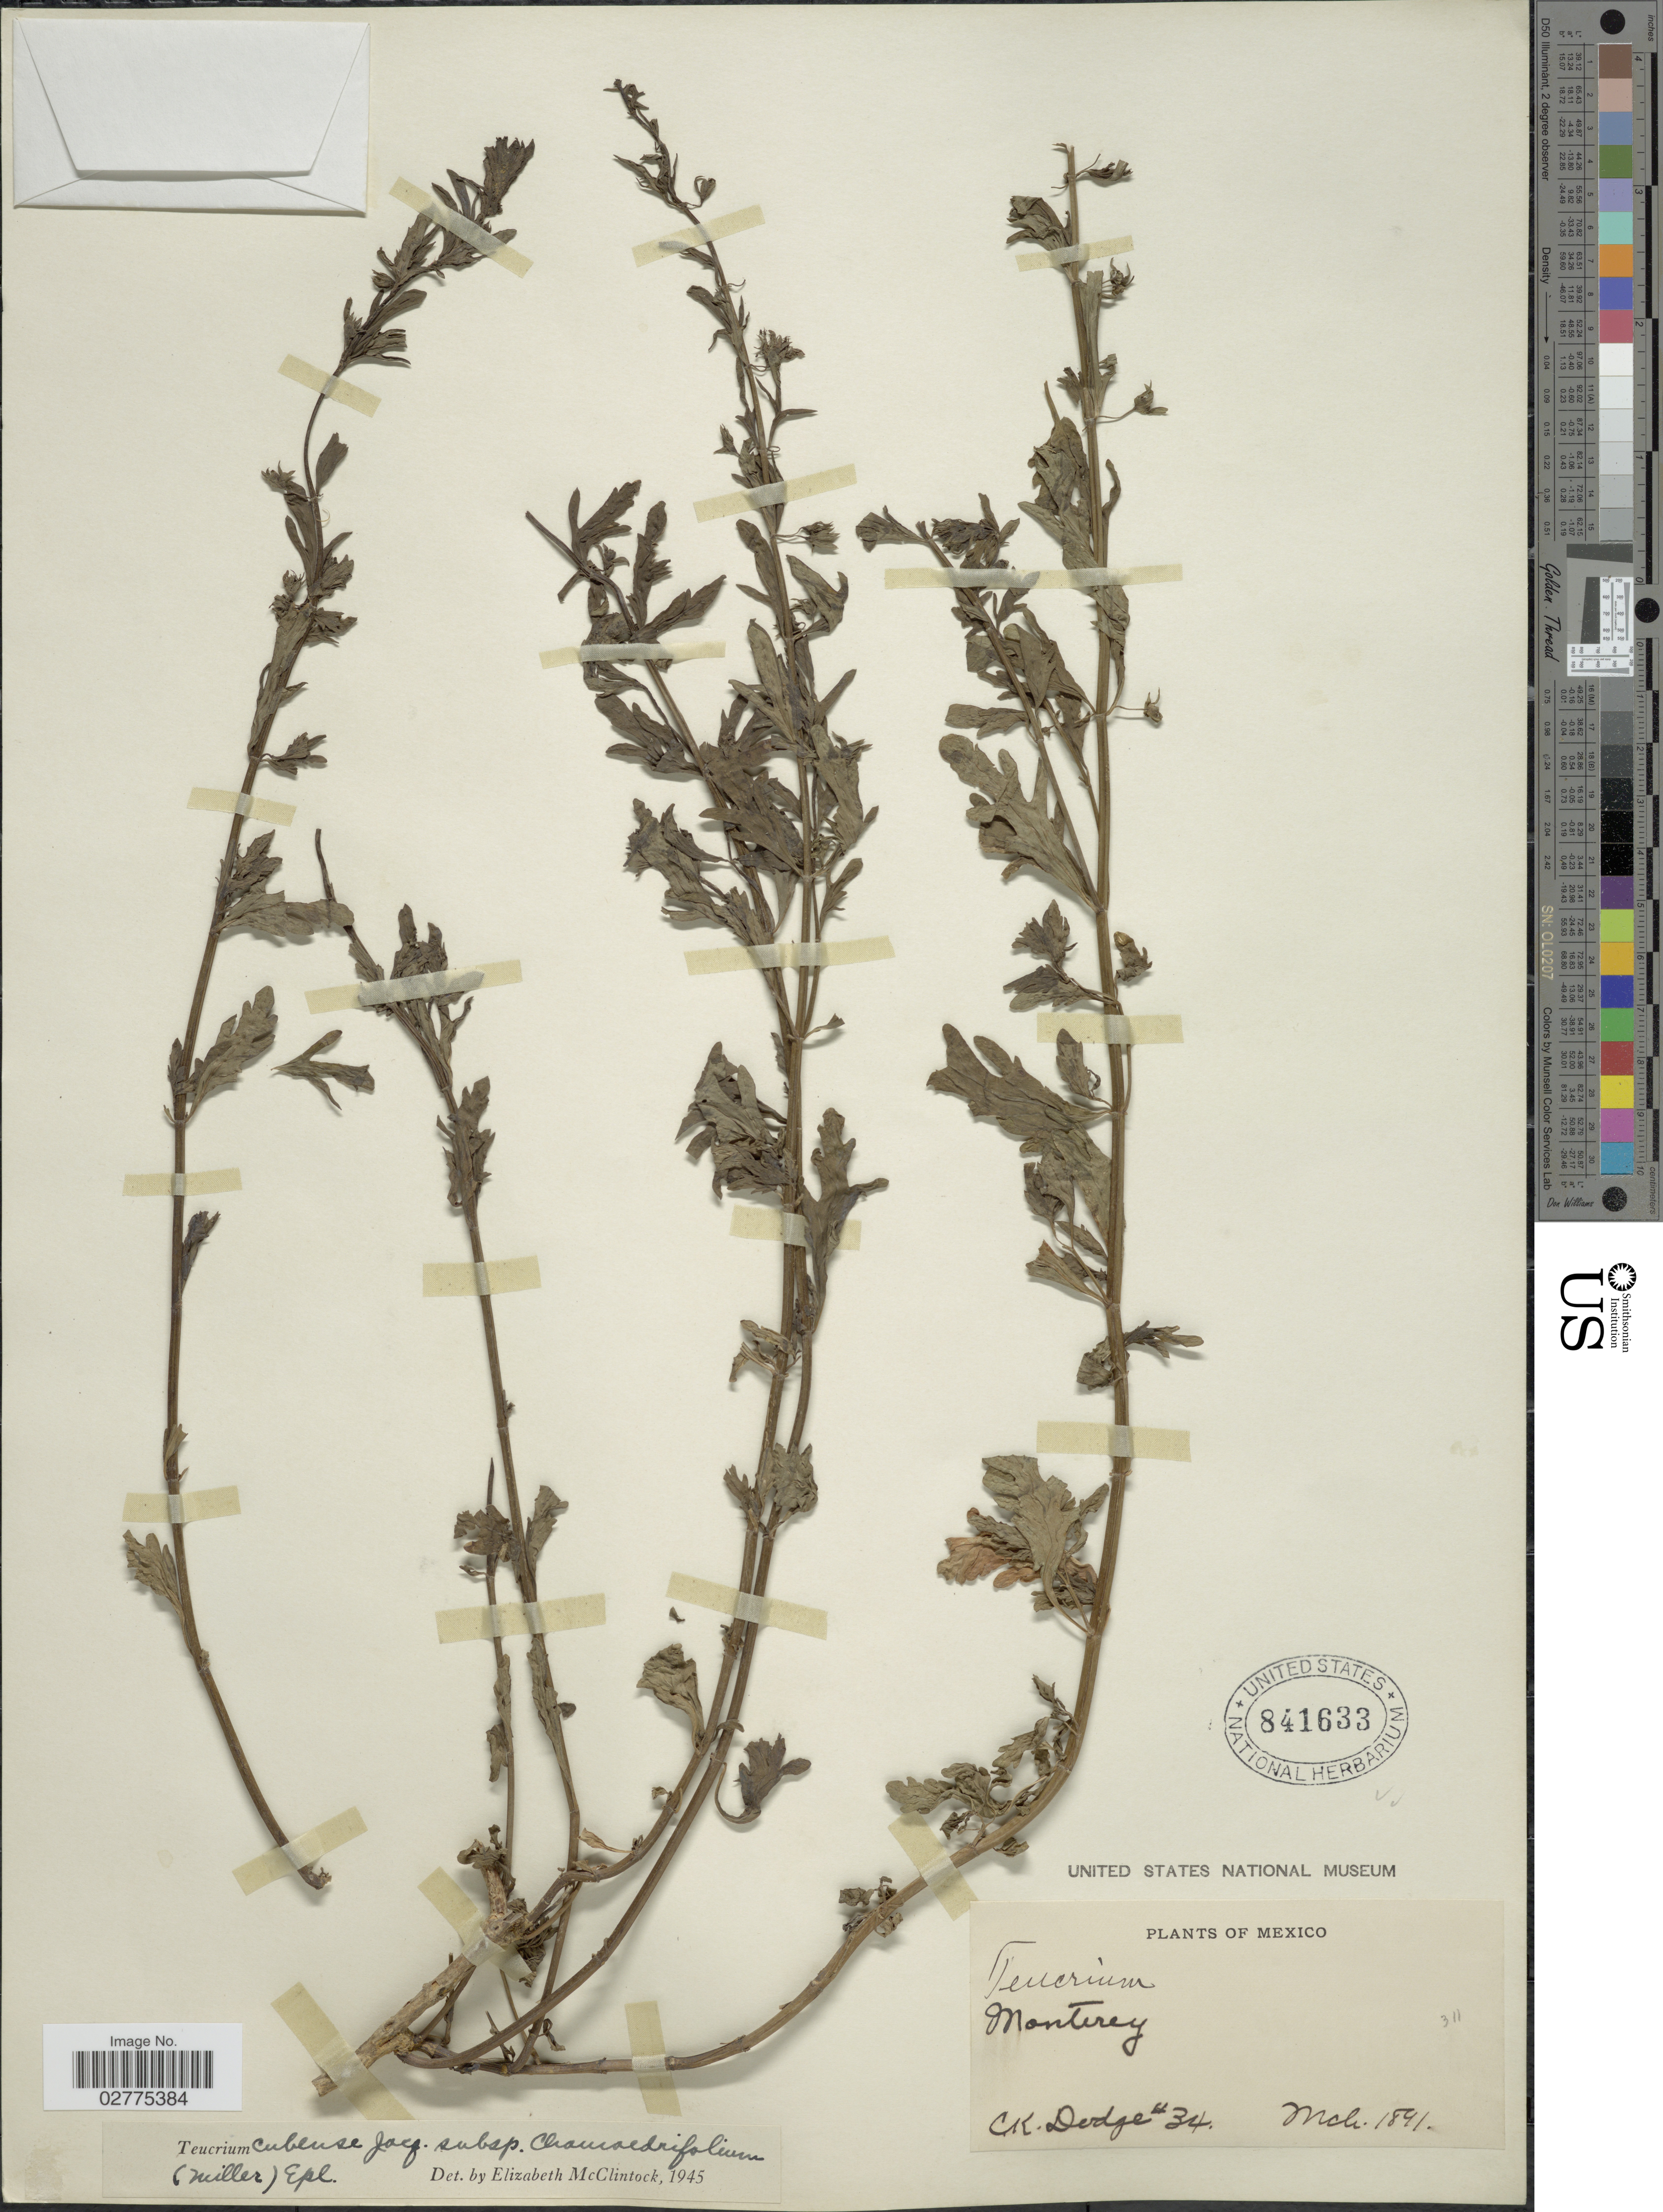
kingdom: Plantae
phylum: Tracheophyta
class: Magnoliopsida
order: Lamiales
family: Lamiaceae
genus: Teucrium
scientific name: Teucrium cubense subsp. chamaedrifolium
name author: Jacq.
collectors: C. Dodge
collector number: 34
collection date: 1891-03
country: Mexico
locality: Monterey.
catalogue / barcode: US 841633